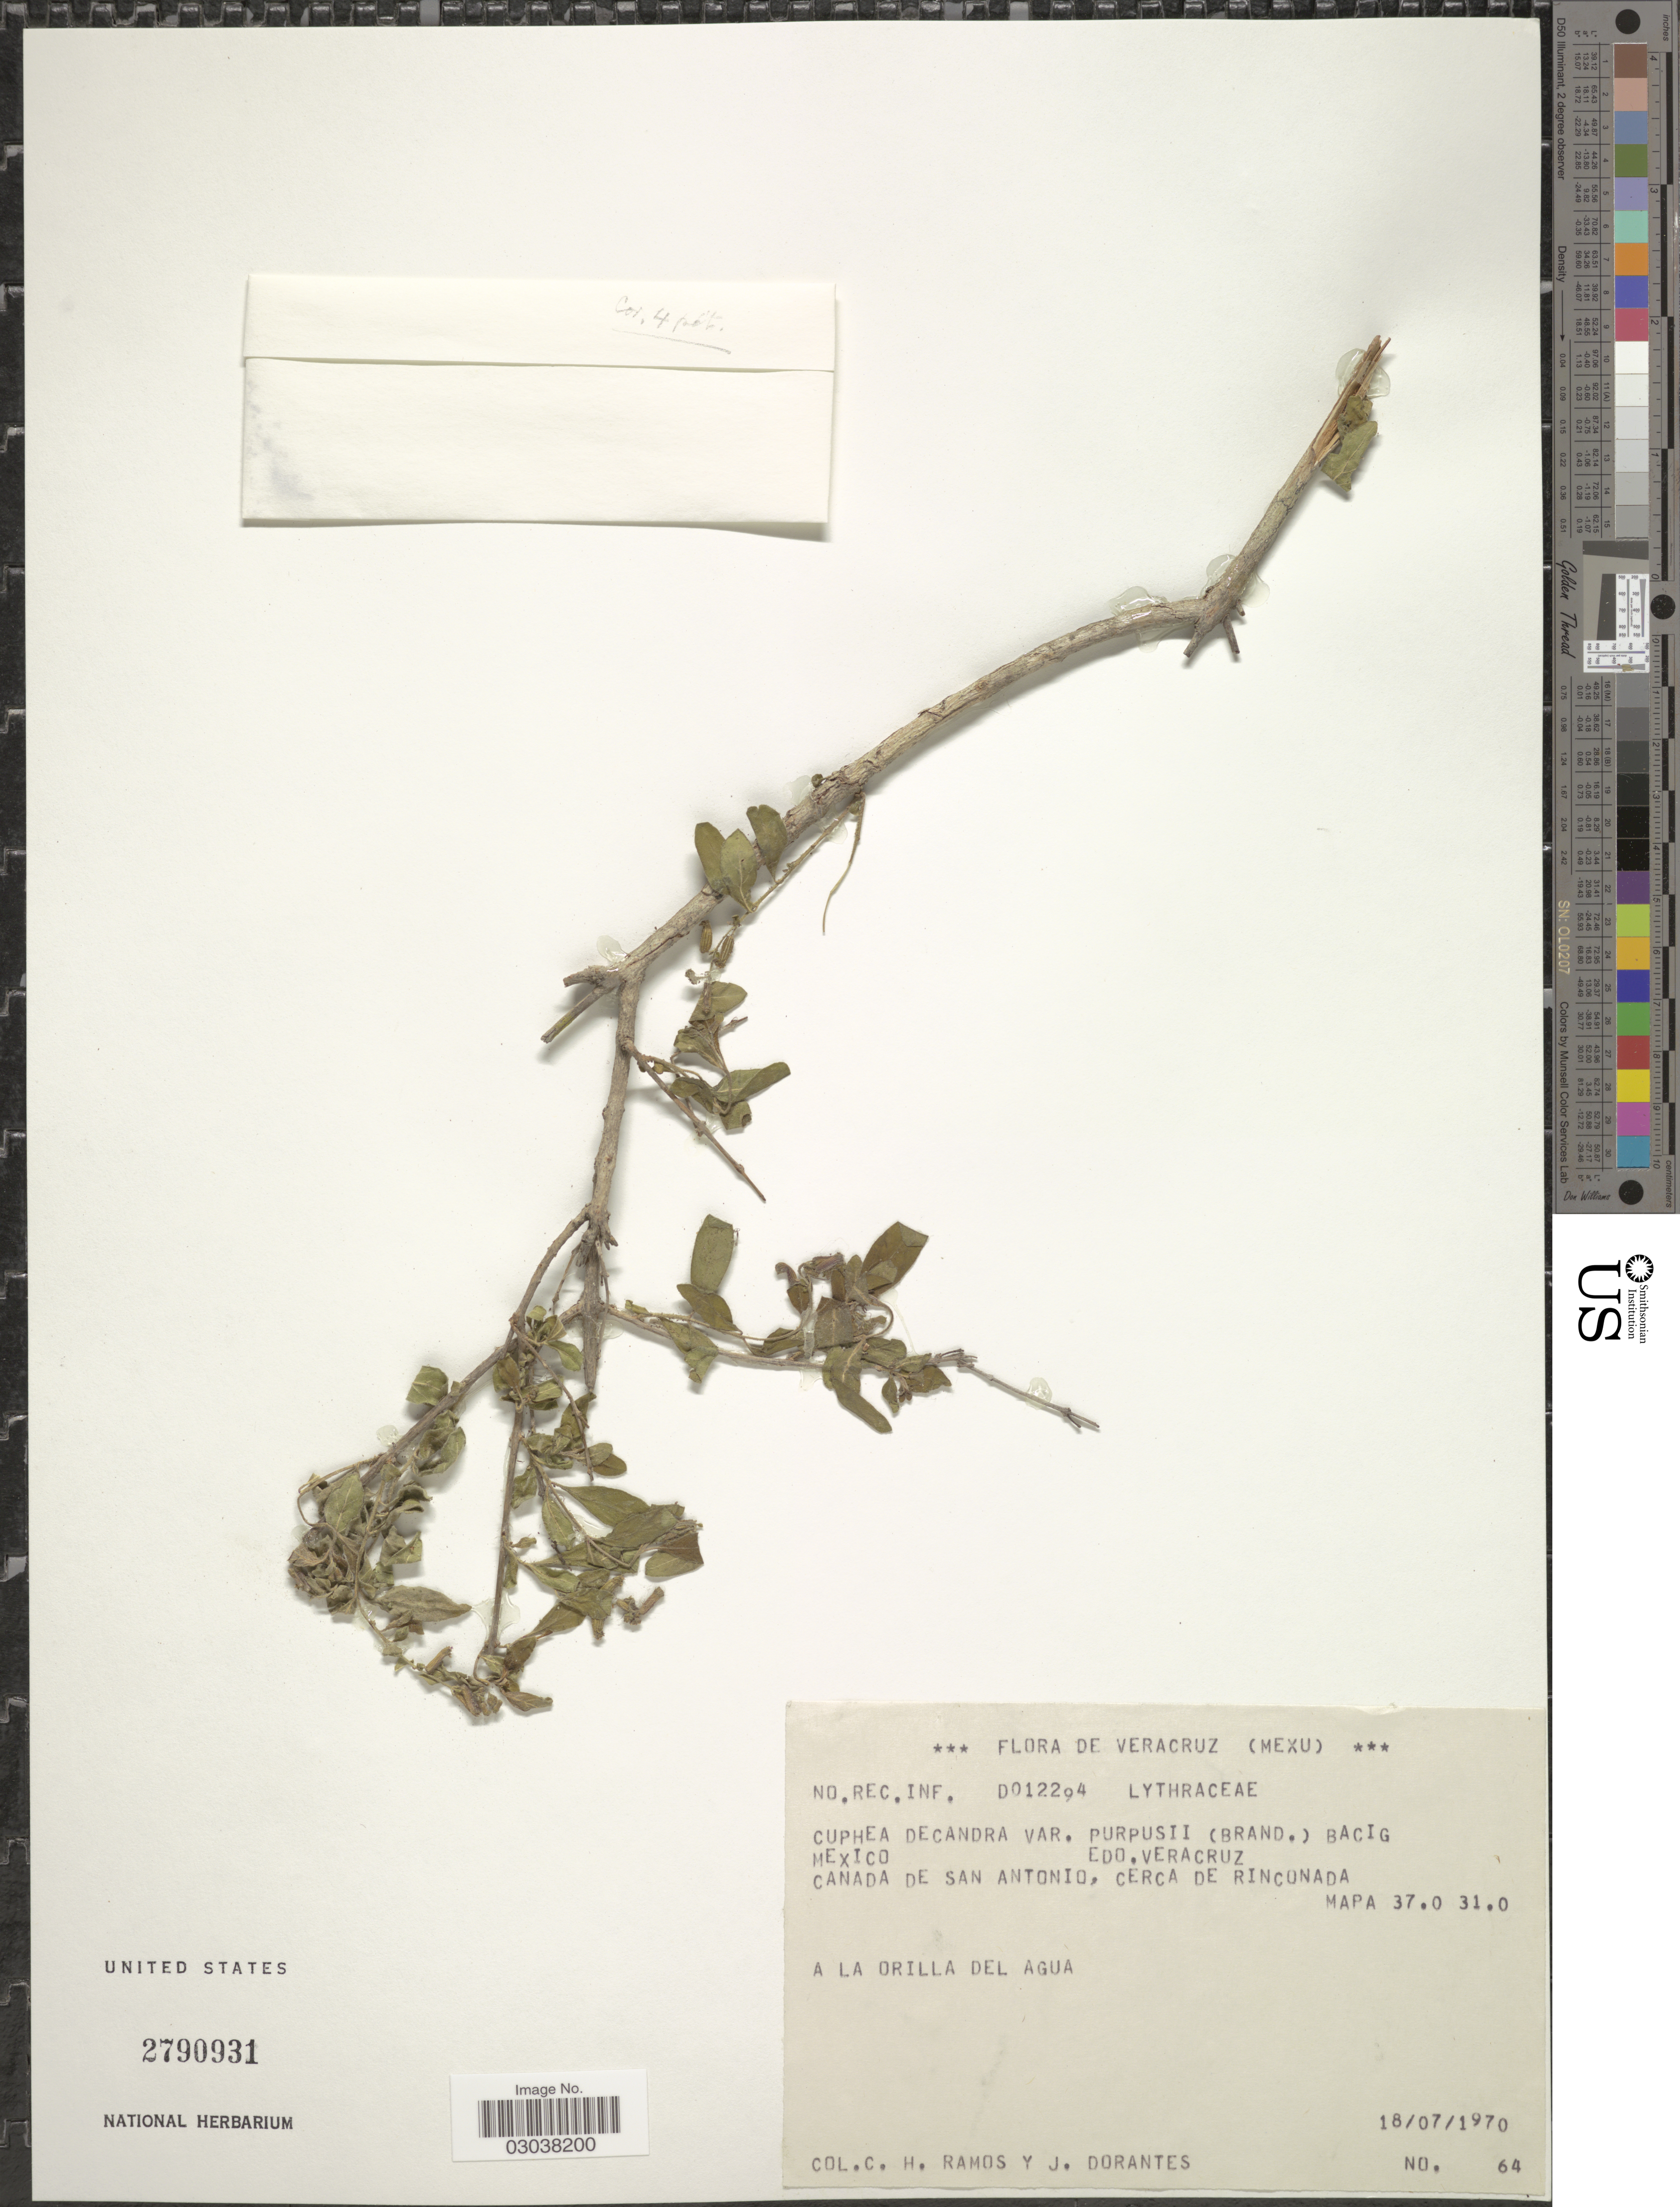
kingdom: Plantae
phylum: Tracheophyta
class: Magnoliopsida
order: Myrtales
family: Lythraceae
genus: Cuphea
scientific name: Cuphea decandra var. purpusii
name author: (Brandegee) Bacig.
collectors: C. H. Ramos & J. Dorantes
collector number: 64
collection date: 1970-07-18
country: Mexico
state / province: Veracruz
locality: Veracruz. Canada de San Antonio, Cerca de Rinconada. Mapa 37.0 31.0. A La Orilla del Agua.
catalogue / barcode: US 2790931